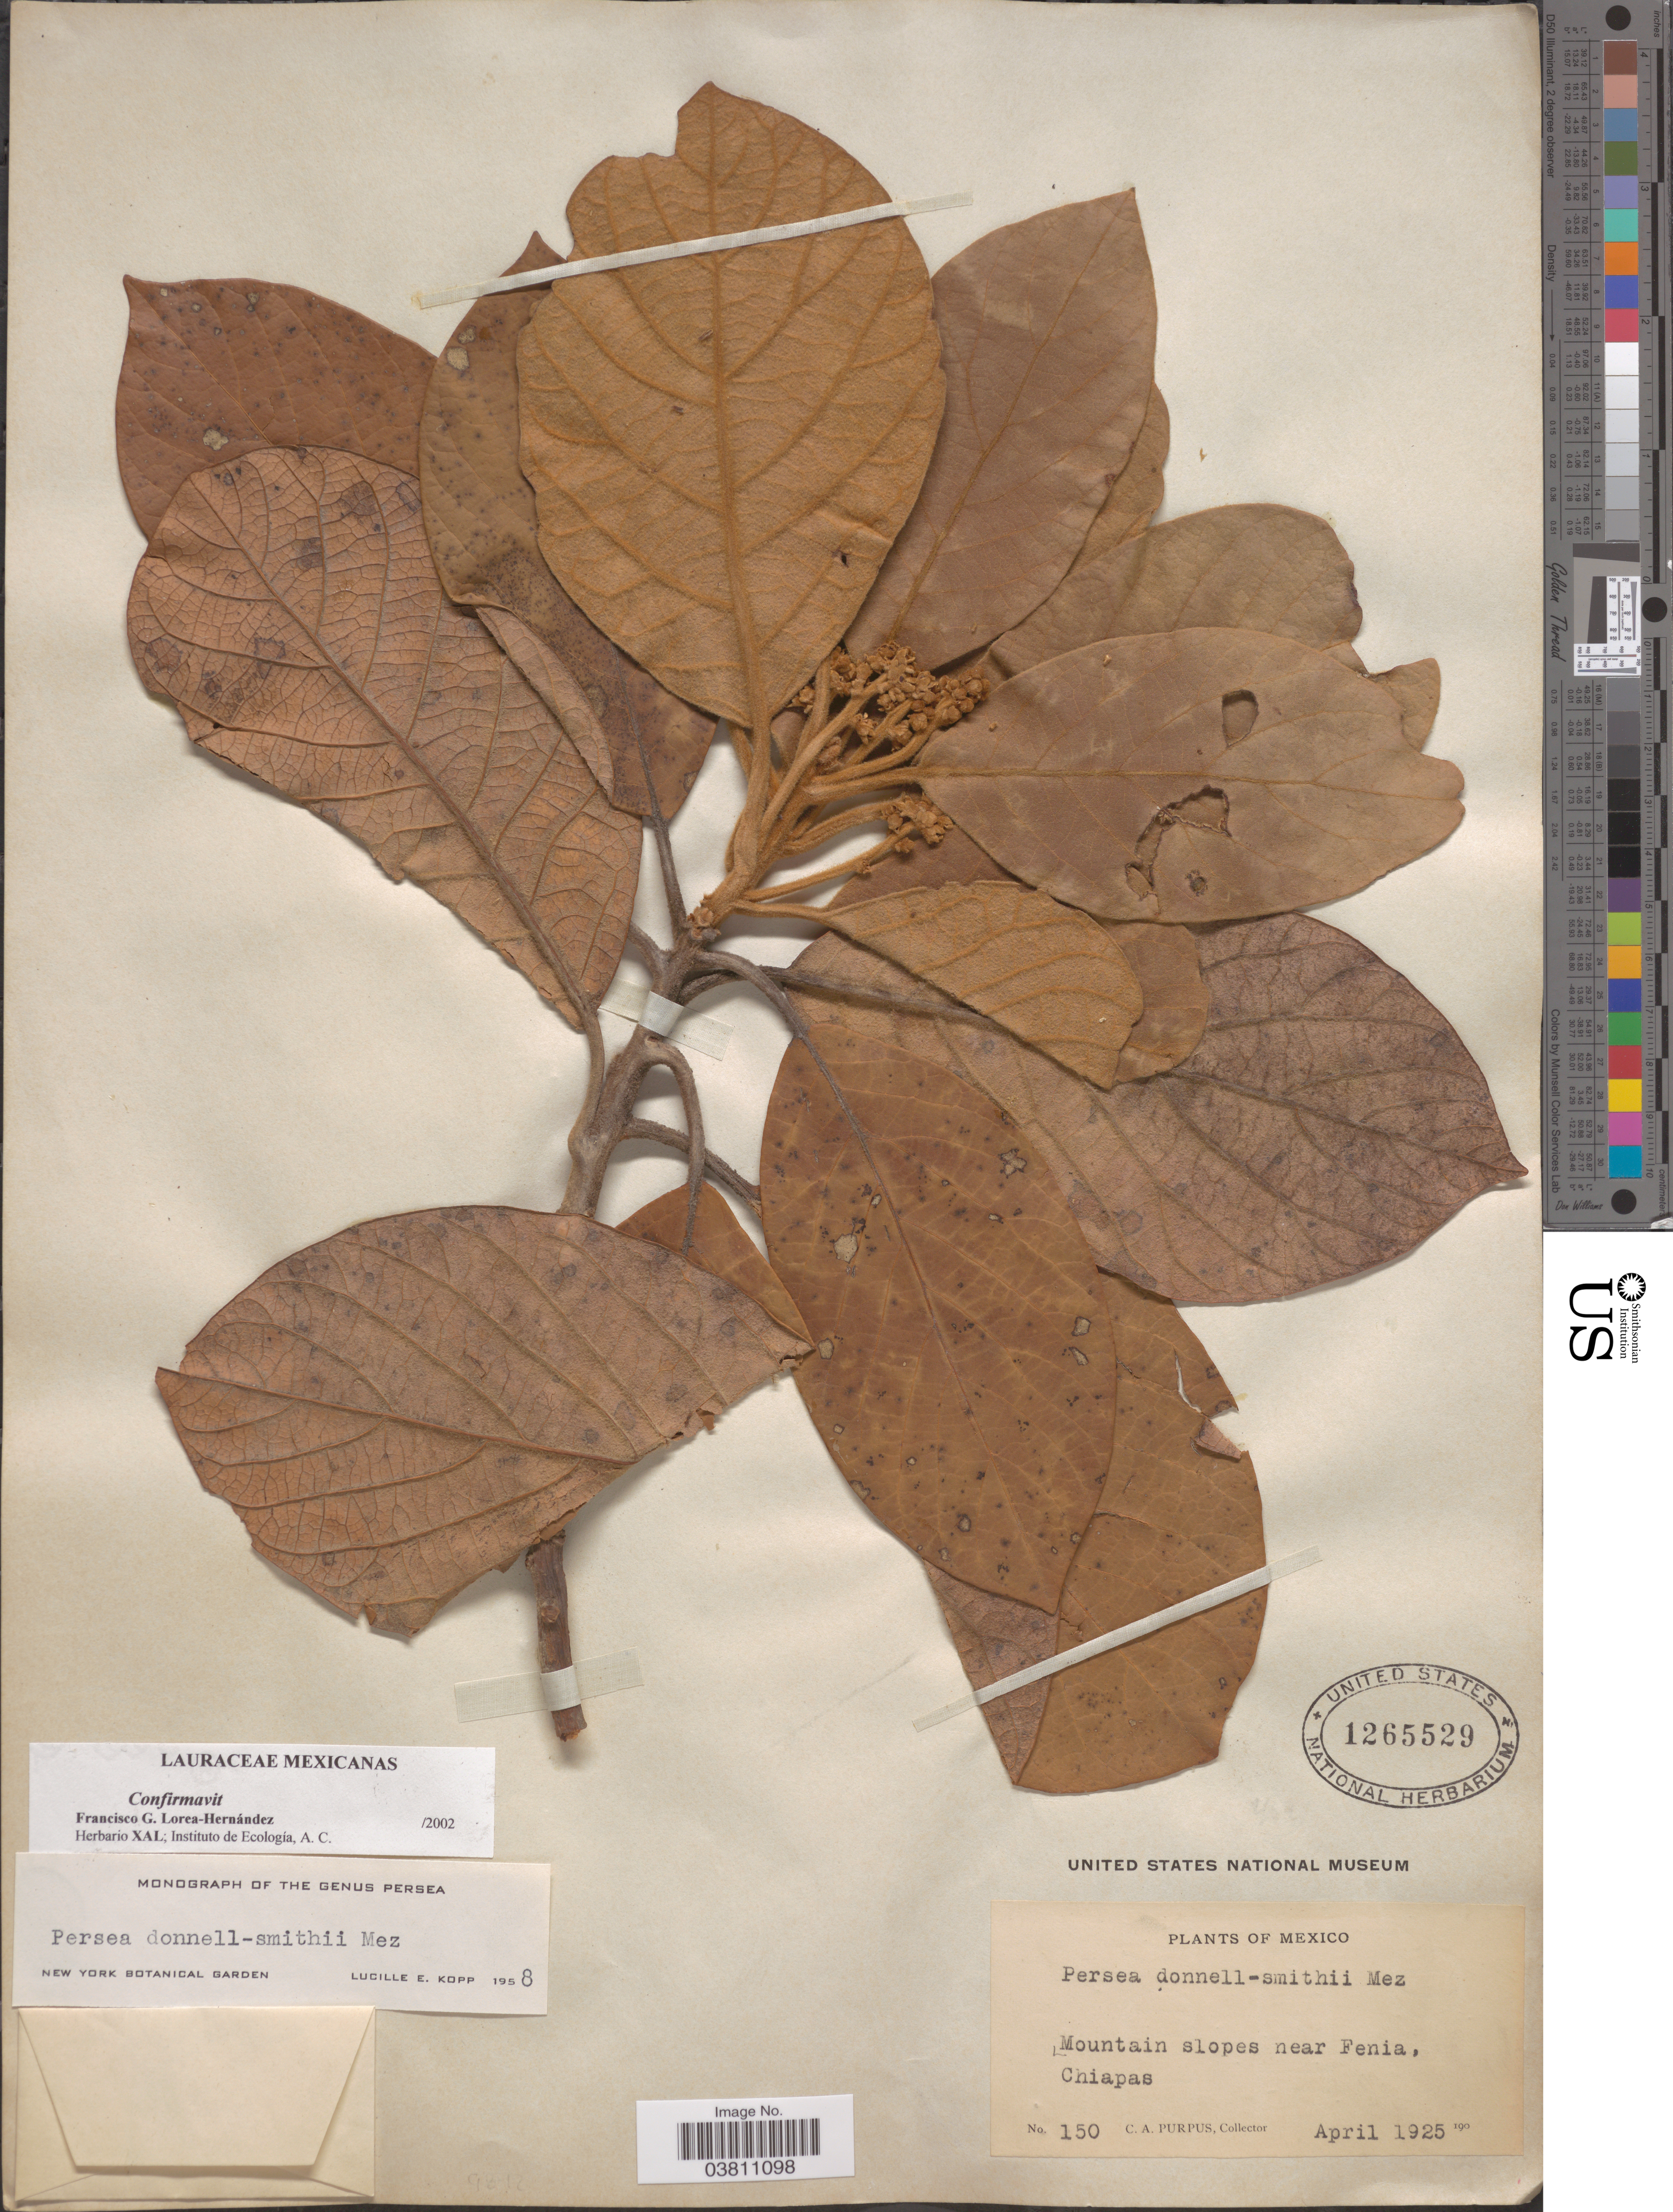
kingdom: Plantae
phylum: Tracheophyta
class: Magnoliopsida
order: Laurales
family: Lauraceae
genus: Persea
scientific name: Persea donnell-smithii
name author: Mez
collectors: C. A. Purpus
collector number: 150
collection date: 1925-04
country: Mexico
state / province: Chiapas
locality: Mountain slopes near Fenia.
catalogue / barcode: US 1265529